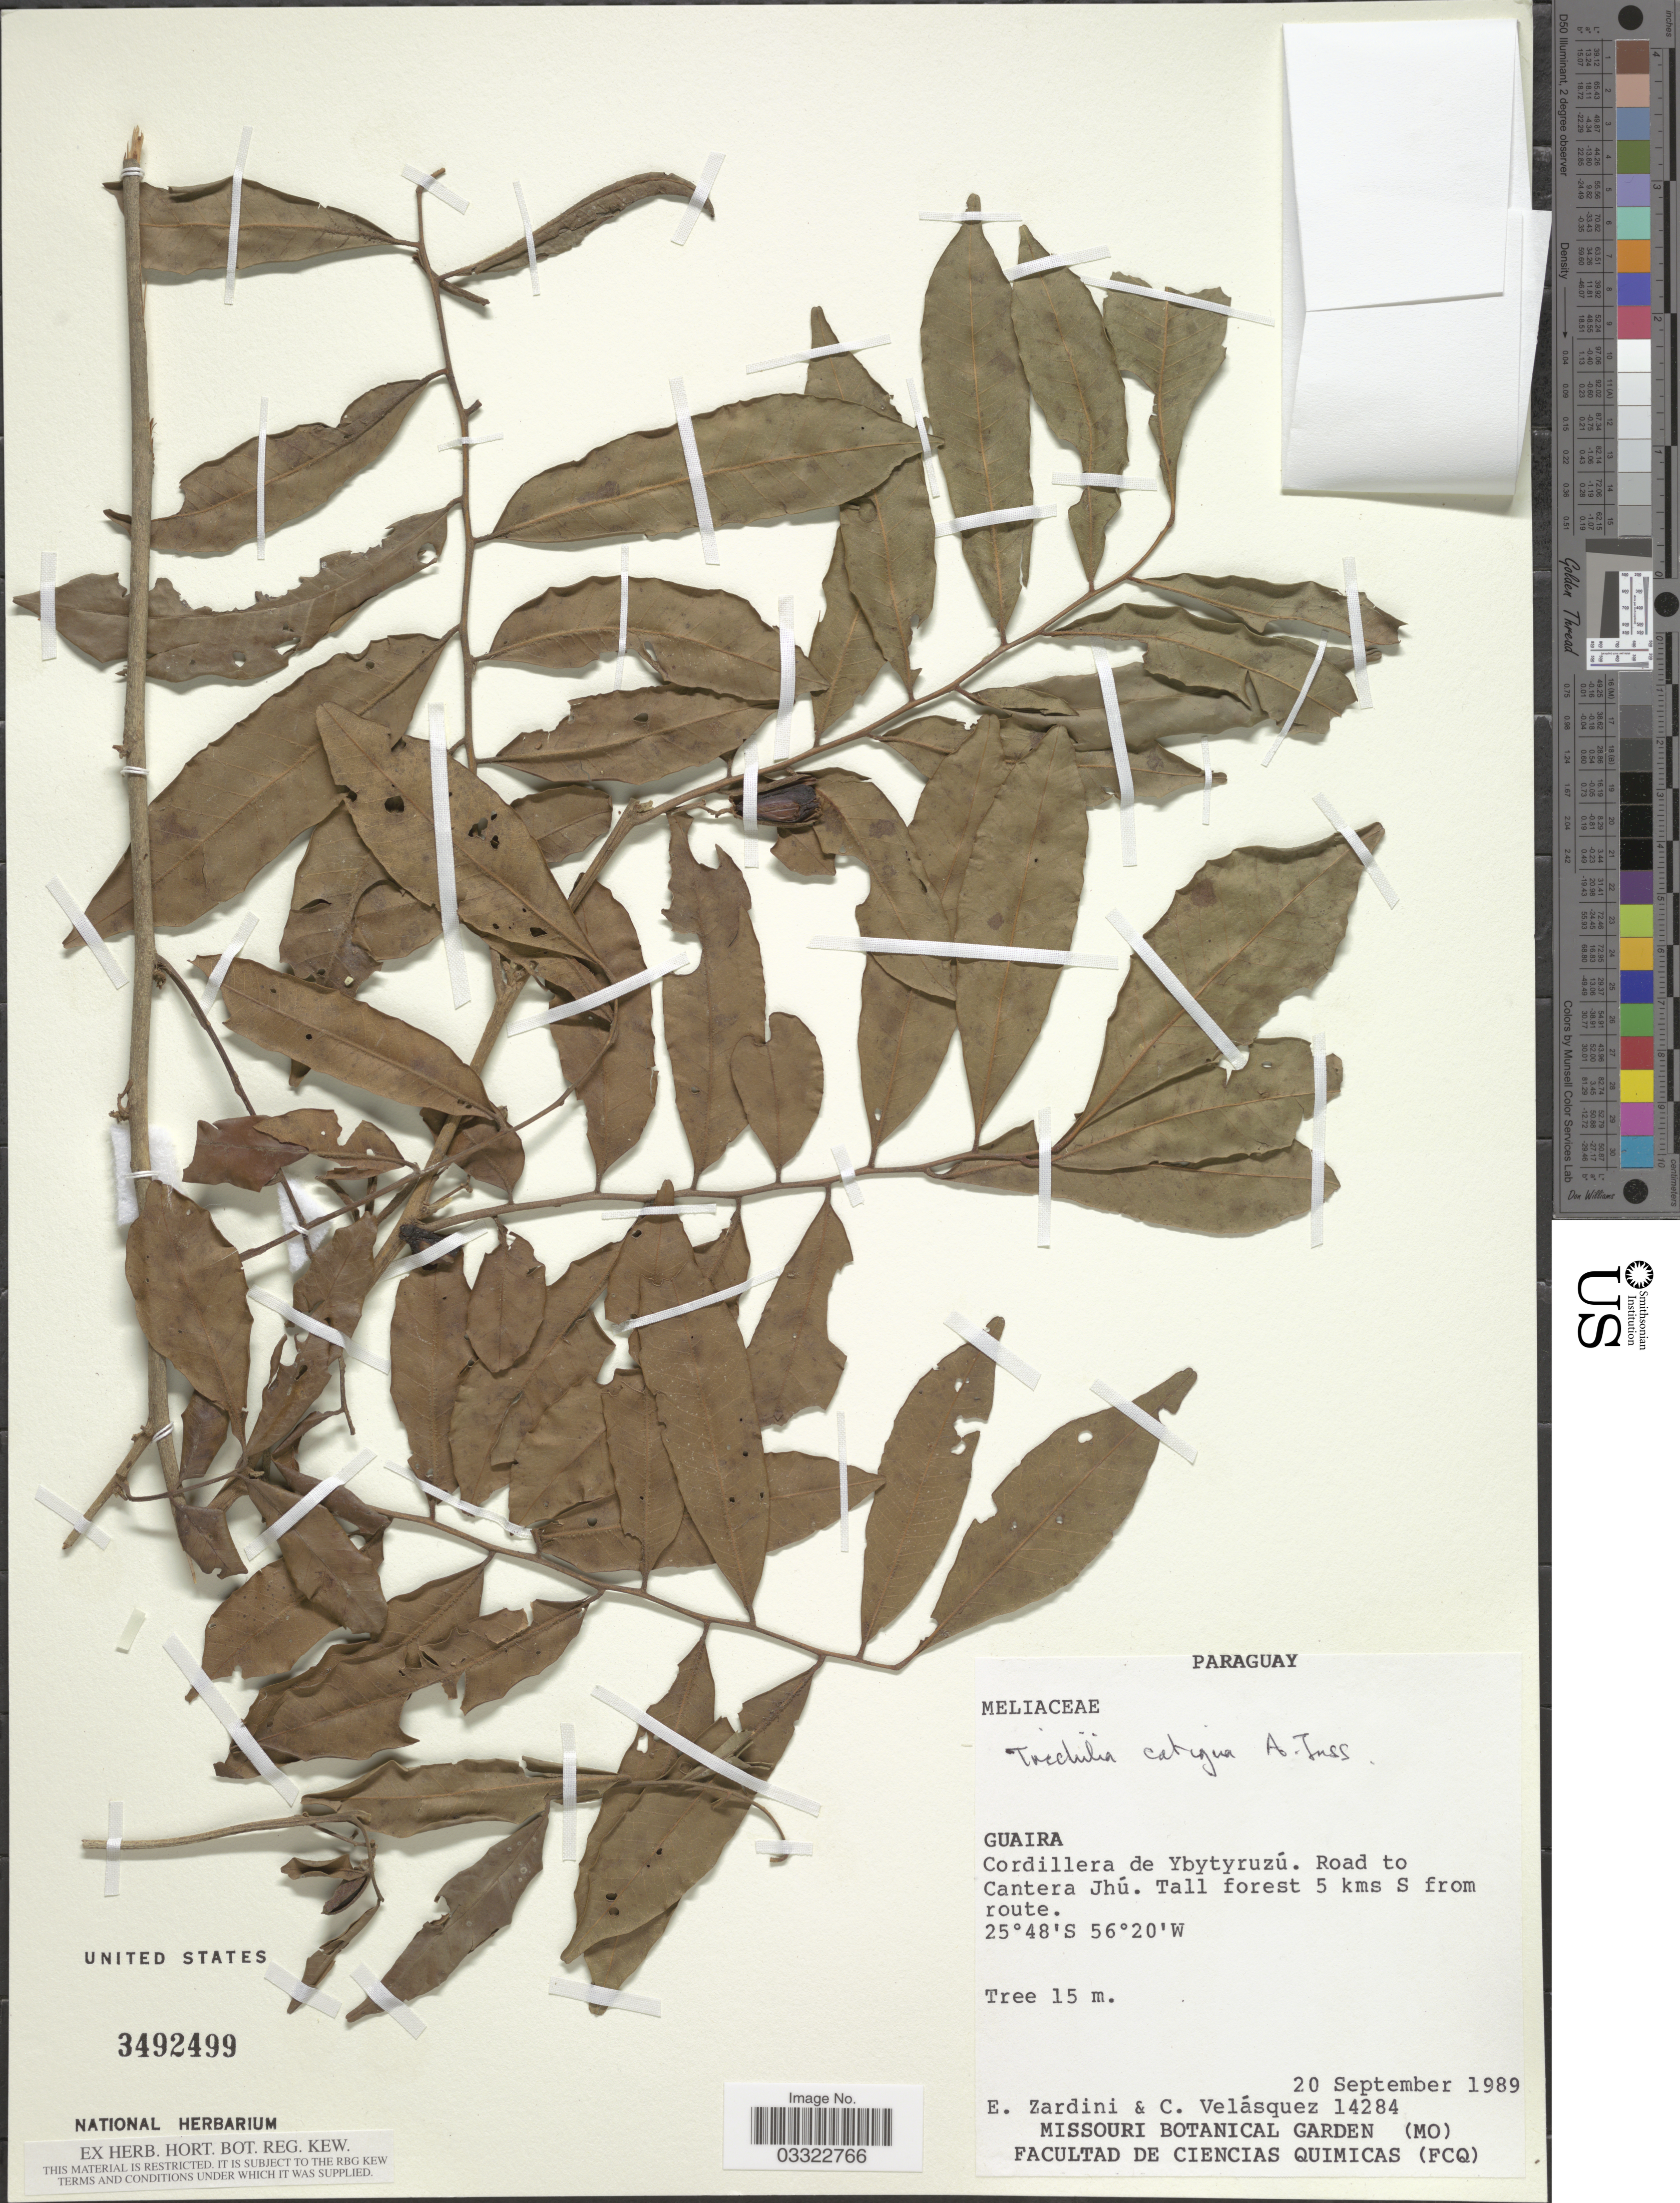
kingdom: Plantae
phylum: Tracheophyta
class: Magnoliopsida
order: Sapindales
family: Meliaceae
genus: Trichilia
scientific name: Trichilia catigua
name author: A. Juss.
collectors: E. Zardini & C. Velásquez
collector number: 14284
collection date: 1989-09-20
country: Paraguay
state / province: Guaira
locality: Cordillera de Ybytyruzú. Road to Cantera Jhú. Tall forest 5 kms S from route.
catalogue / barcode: US 3492499